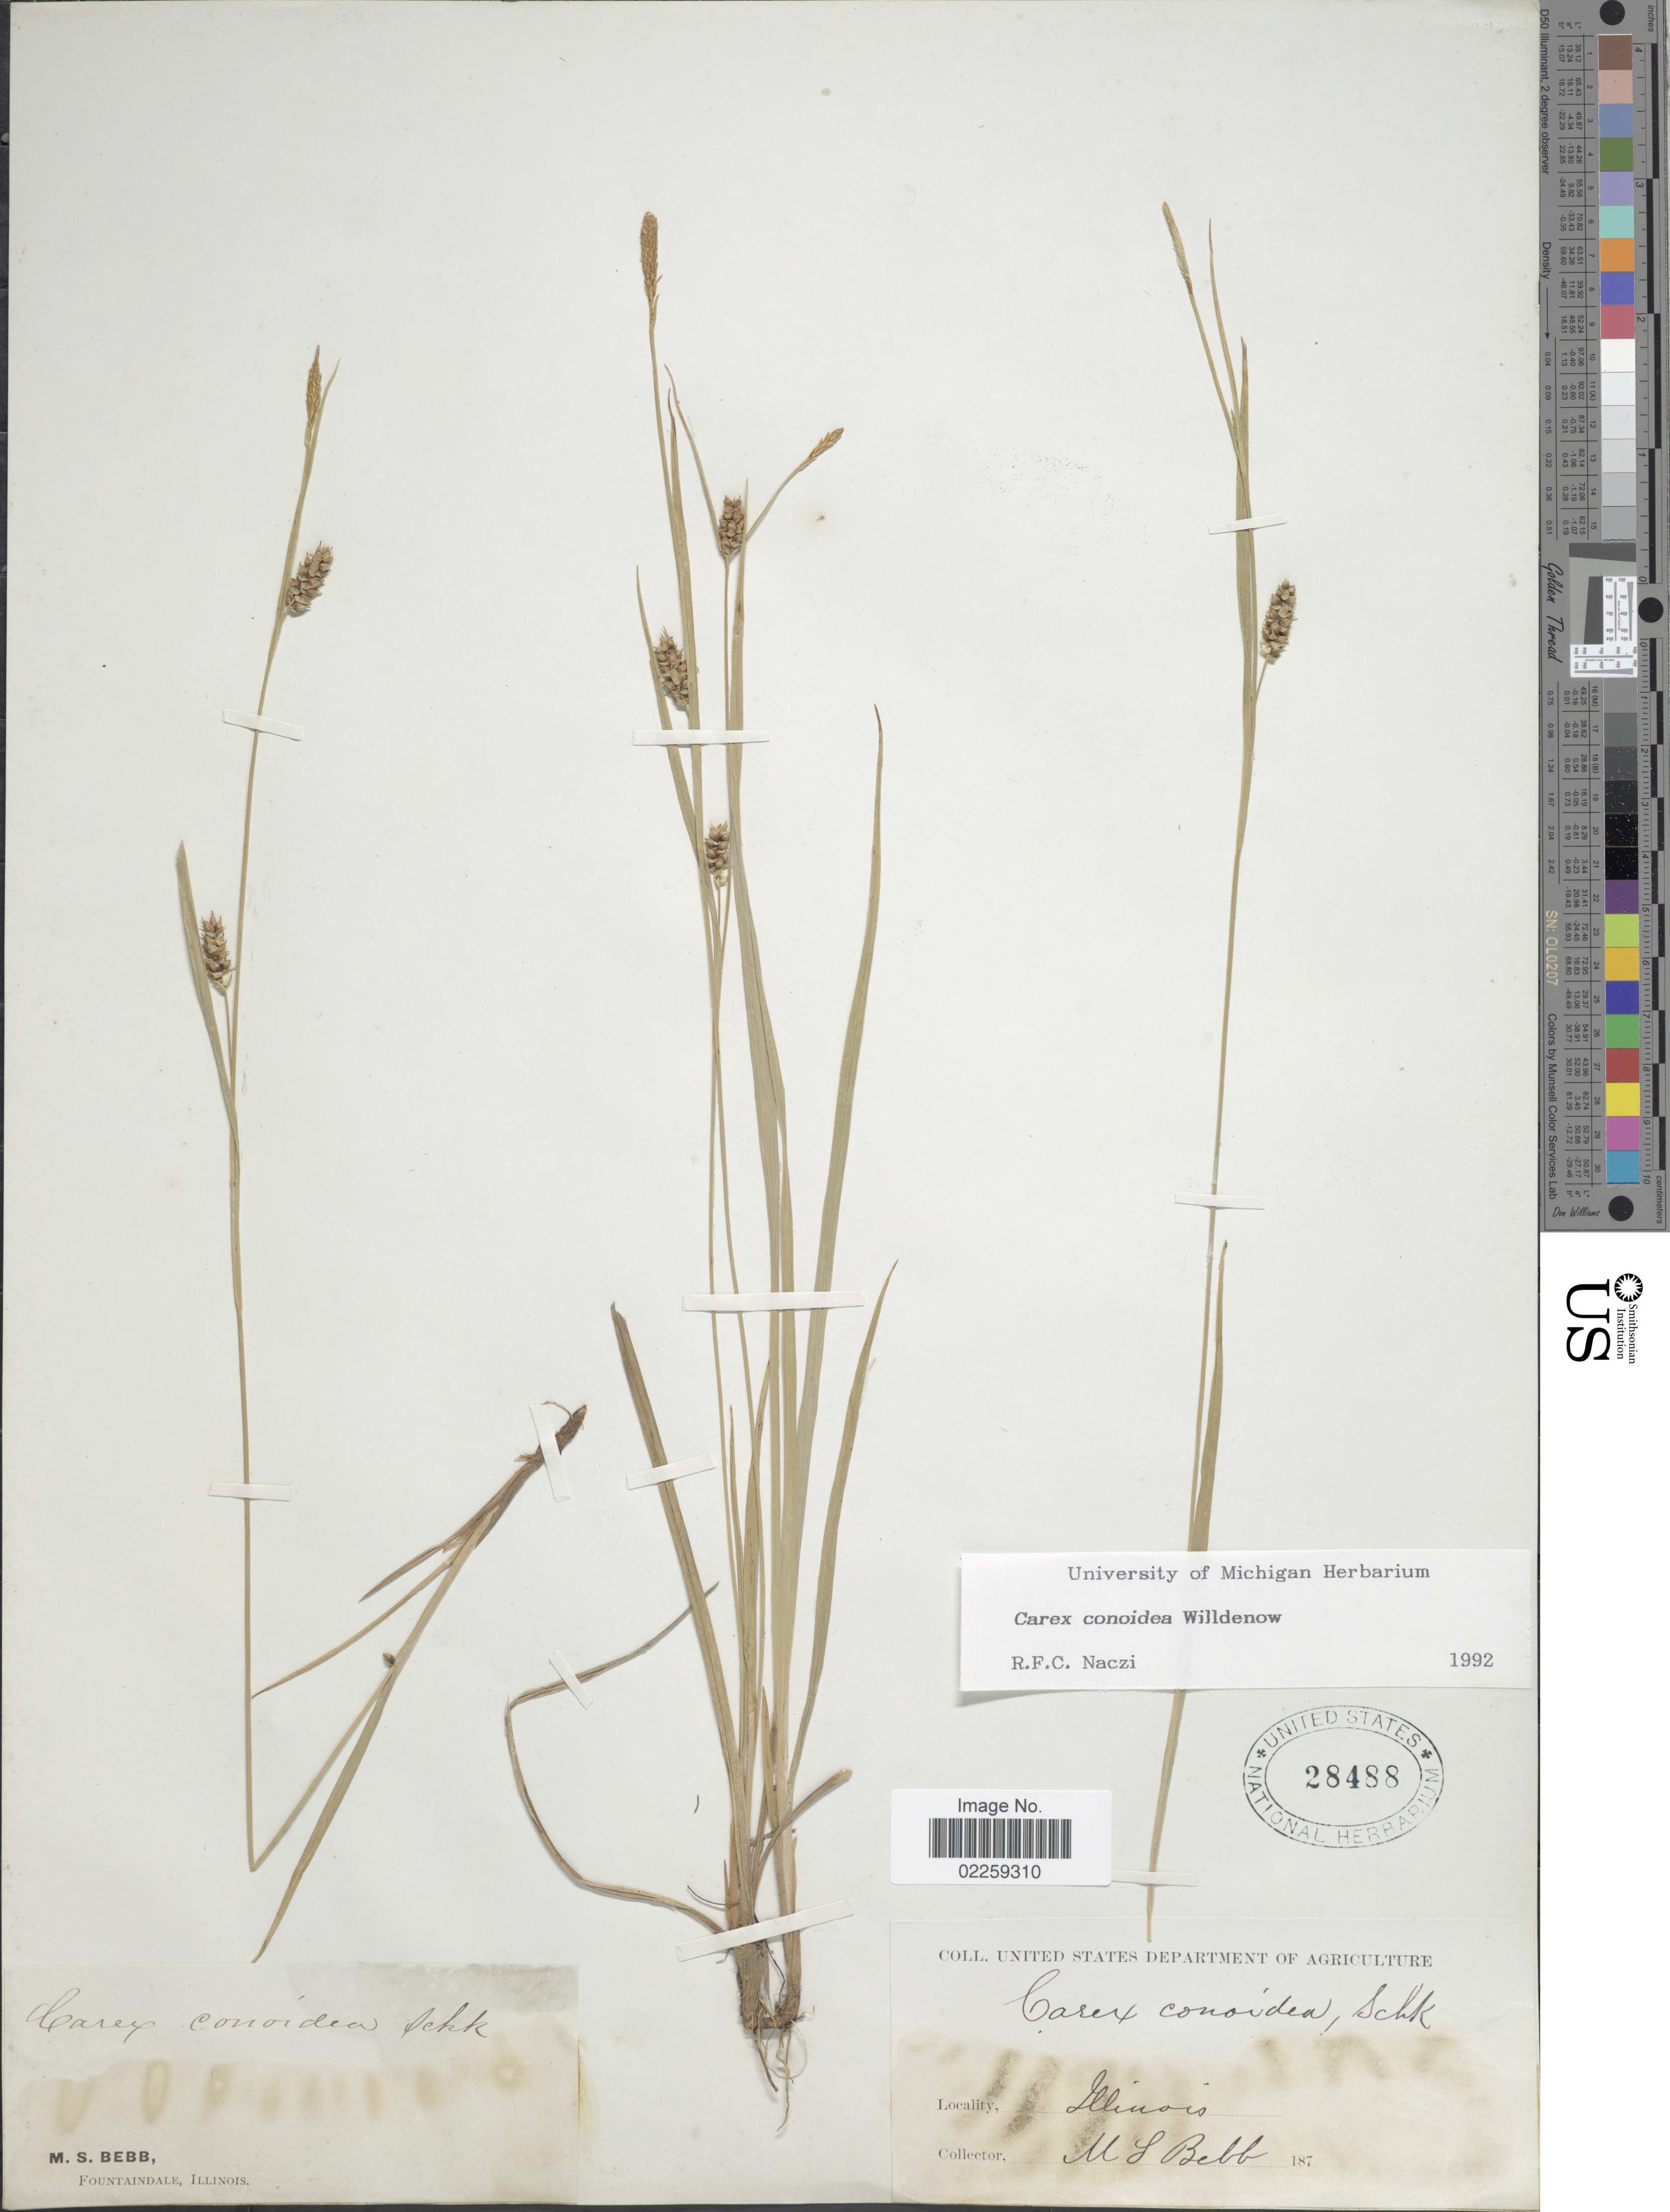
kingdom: Plantae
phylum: Tracheophyta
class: Liliopsida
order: Poales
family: Cyperaceae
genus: Carex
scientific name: Carex conoidea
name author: Willd.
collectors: M. Bebb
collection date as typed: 187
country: United States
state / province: Illinois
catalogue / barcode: US 28488